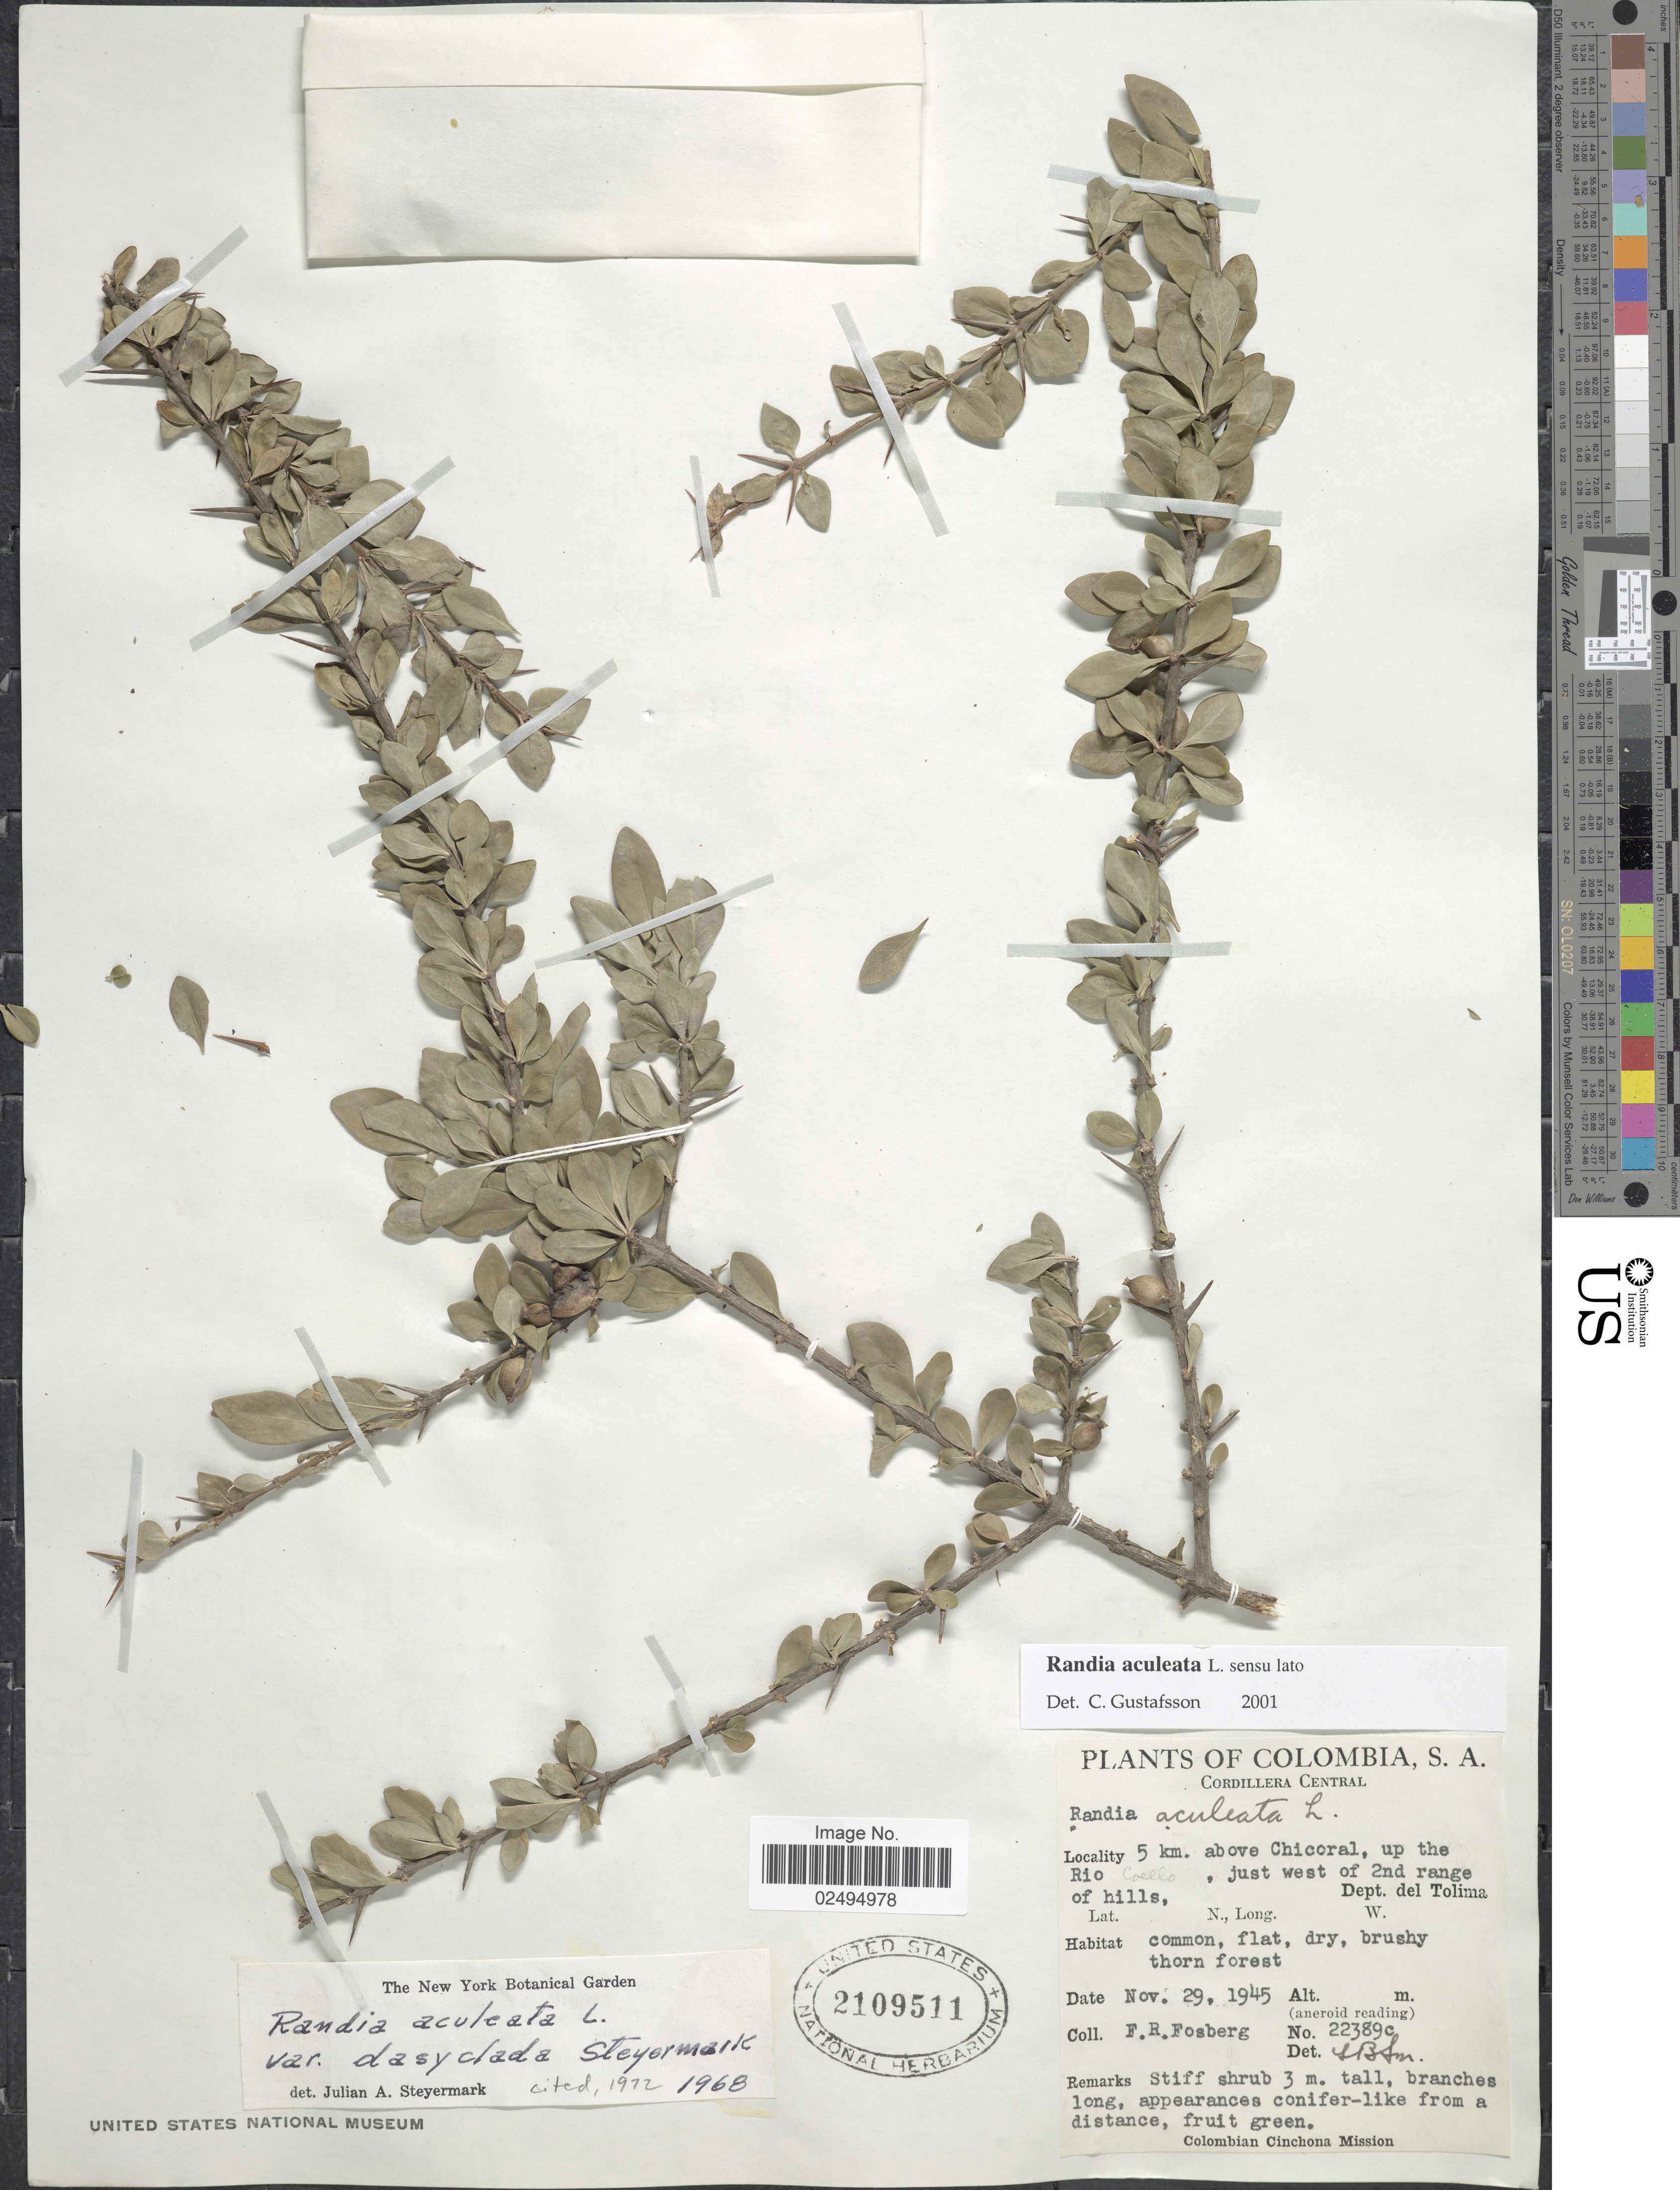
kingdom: Plantae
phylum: Tracheophyta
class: Magnoliopsida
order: Gentianales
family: Rubiaceae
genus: Randia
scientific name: Randia aculeata var. dasyclada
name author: Steyerm.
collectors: F. R. Fosberg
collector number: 22389c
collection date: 1945-11-29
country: Colombia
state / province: Tolima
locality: Cordillera Central, 5 km. above Chicoral, up the Rio Coello, just west of 2nd range of hills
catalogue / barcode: US 2109511